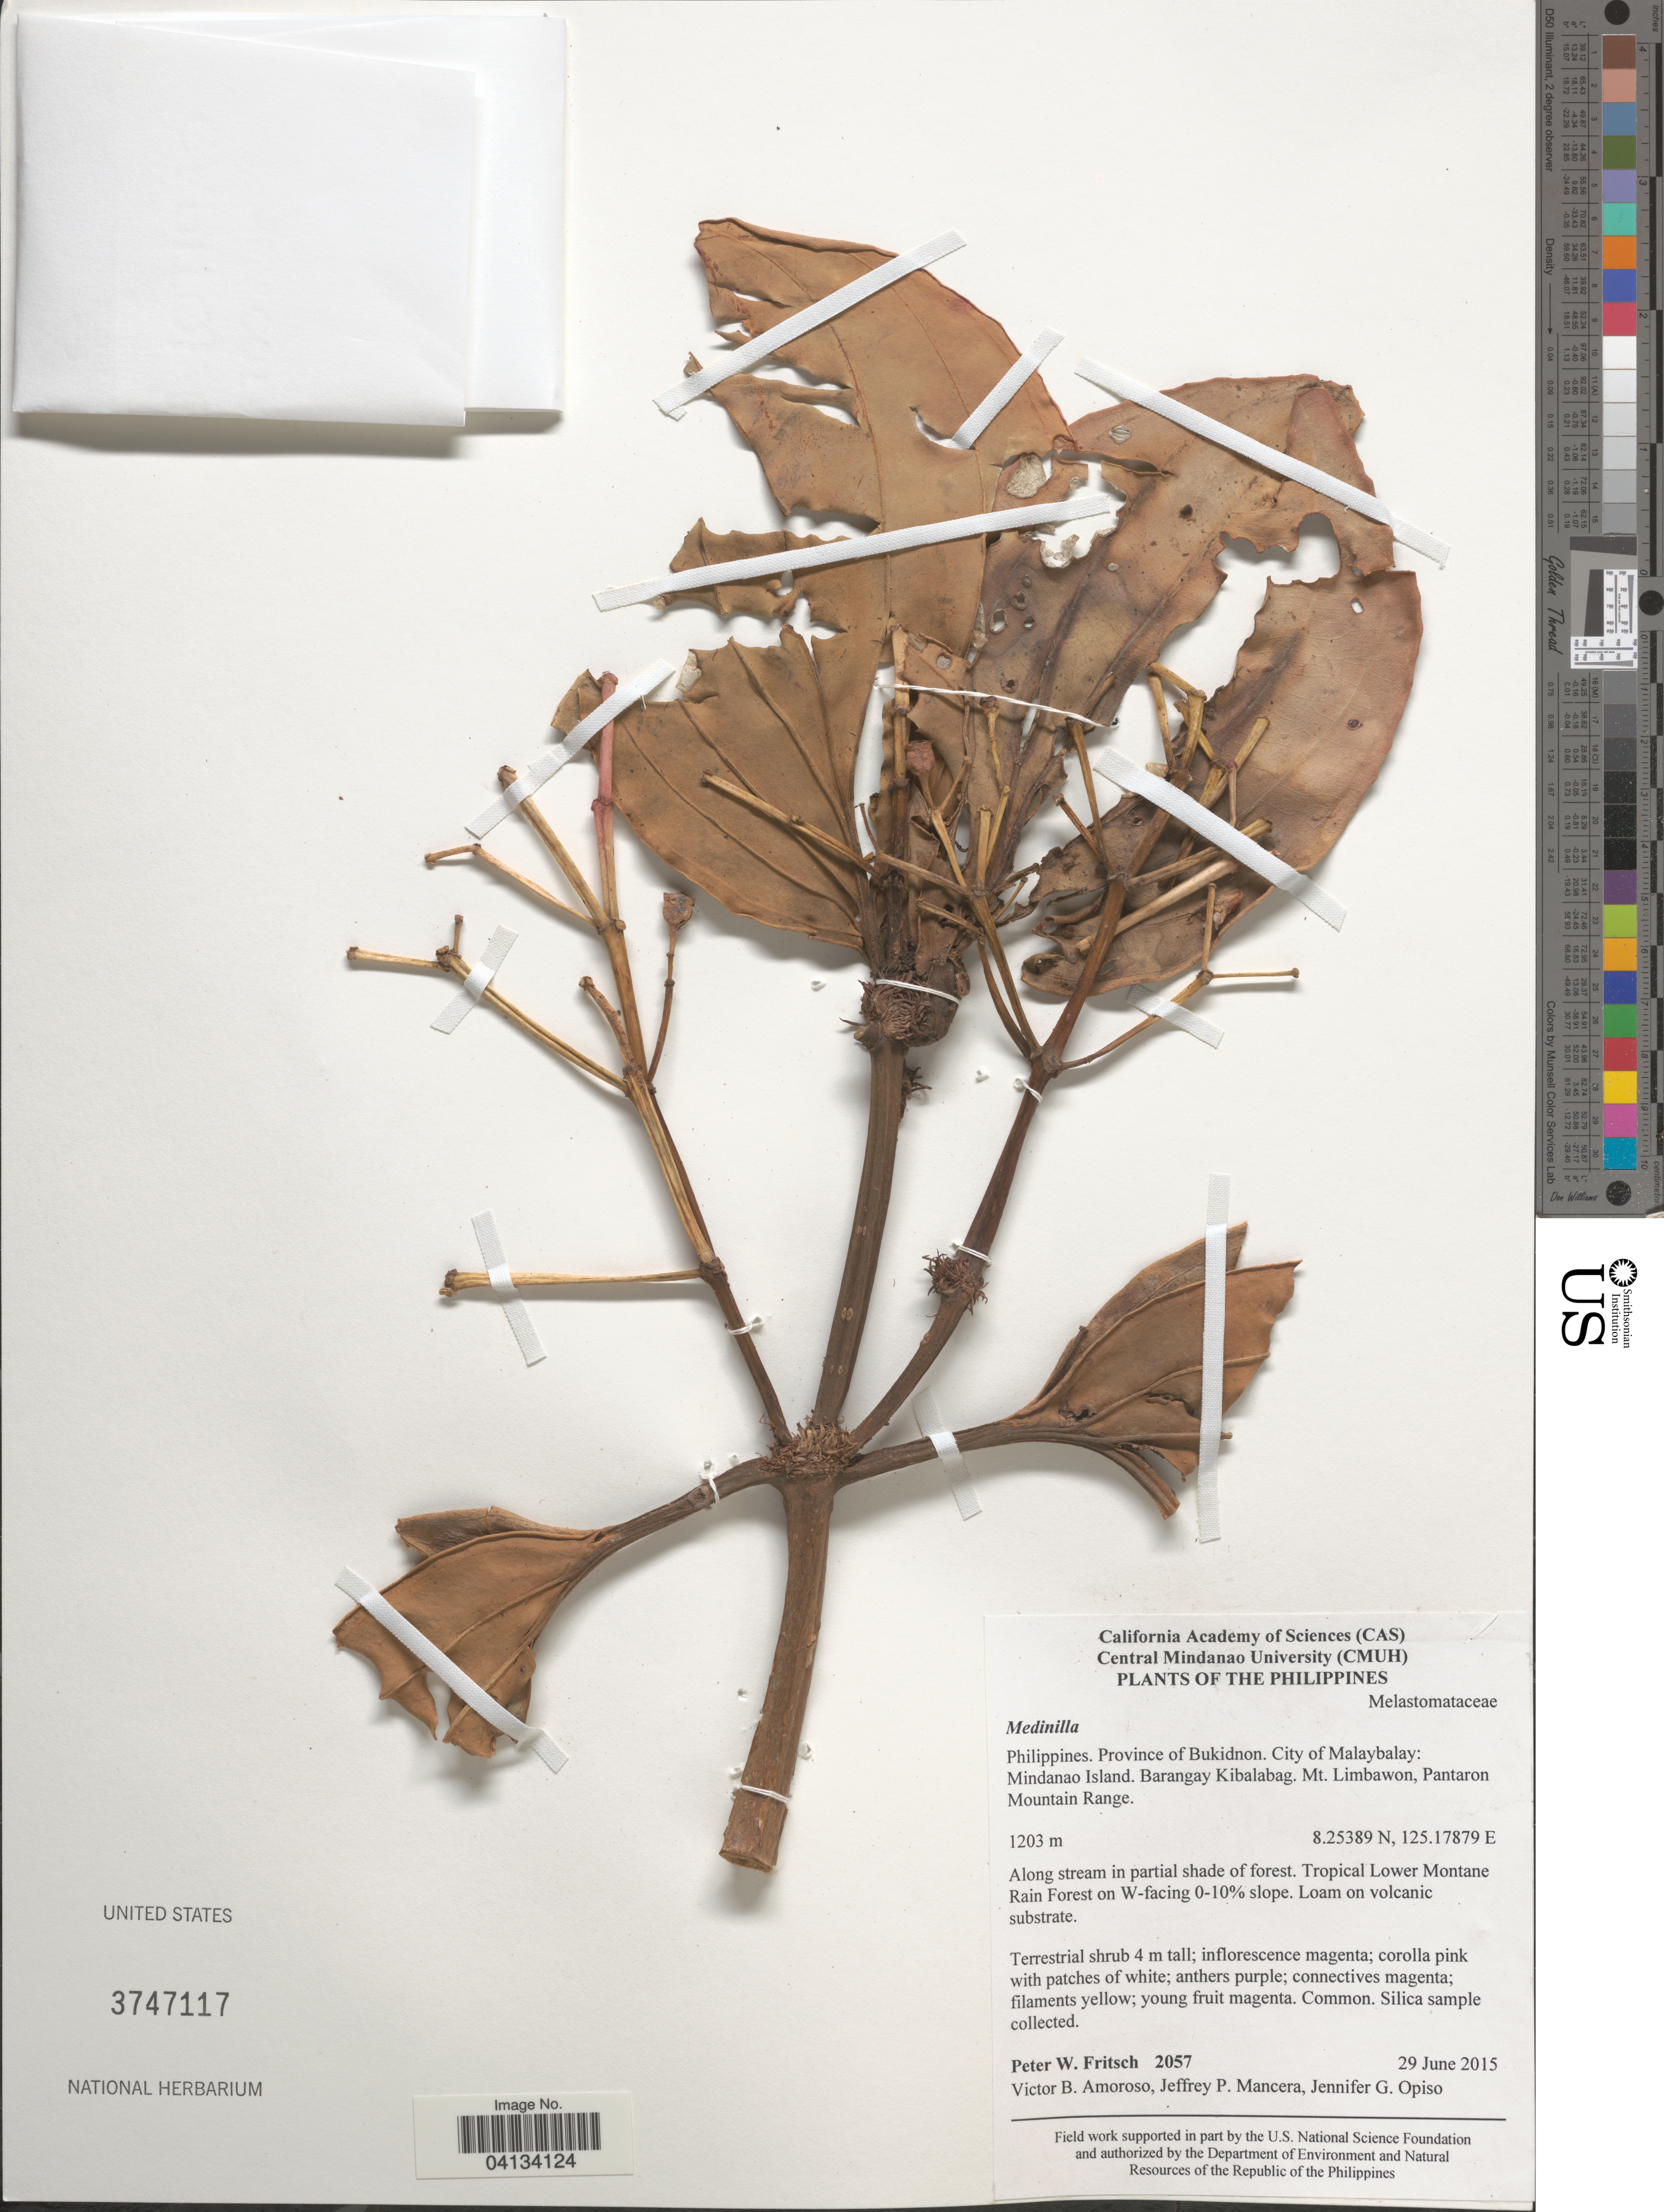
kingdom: Plantae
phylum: Tracheophyta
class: Magnoliopsida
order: Myrtales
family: Melastomataceae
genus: Medinilla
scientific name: Medinilla sp.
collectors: P. W. Fritsch, V. Amoroso, J. Mancera & J. Opiso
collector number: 2057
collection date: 2015-06-29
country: Philippines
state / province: Northern Mindanao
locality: Province of Bukidnon. City of Malaybalay: Mindanao Island. Barangay Kibalabag. Mt. Limbawon, Pantaron Mountain Range. Tropical Lower Montane Rain Forest on W-facing 0-10% slope.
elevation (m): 1203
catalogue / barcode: US 3747117